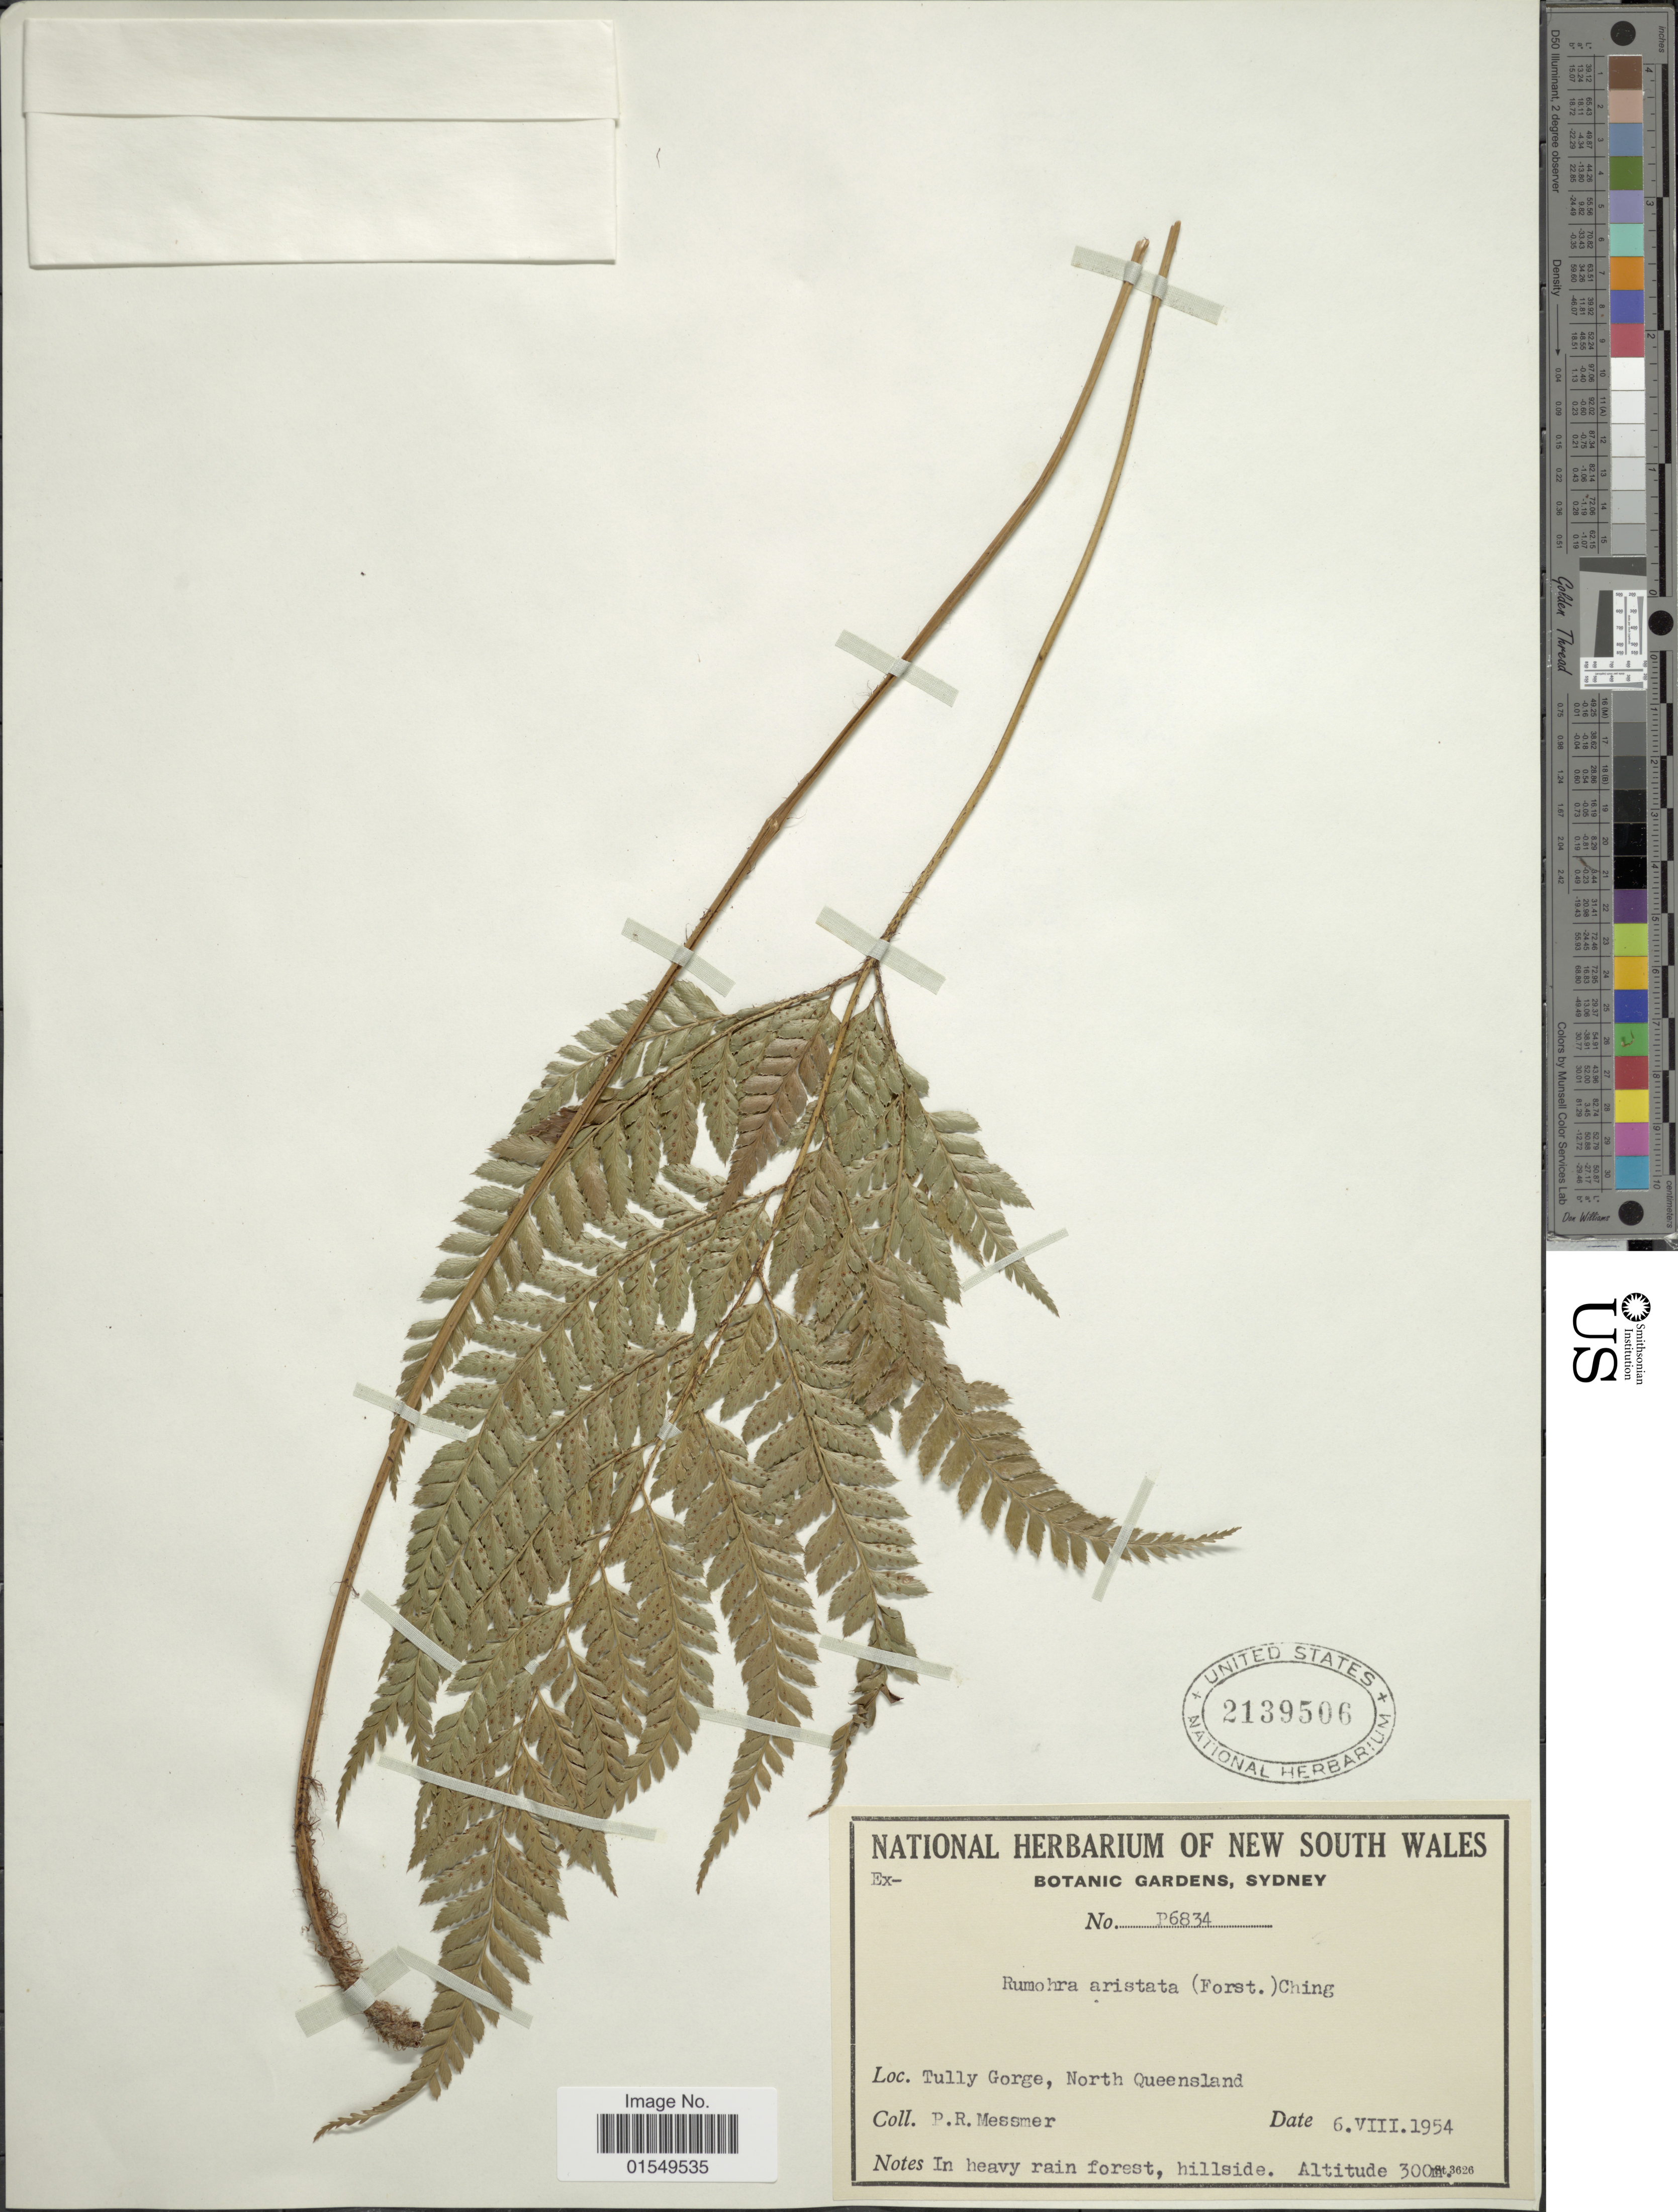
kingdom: Plantae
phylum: Tracheophyta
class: Polypodiopsida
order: Polypodiales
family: Dryopteridaceae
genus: Arachniodes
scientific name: Arachniodes aristata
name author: (G. Forst.) Tindale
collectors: P. Messmer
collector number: P6834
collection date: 1954-08-06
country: Australia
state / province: Queensland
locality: Tully Gorge, North Queensland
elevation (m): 300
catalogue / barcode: US 2139506